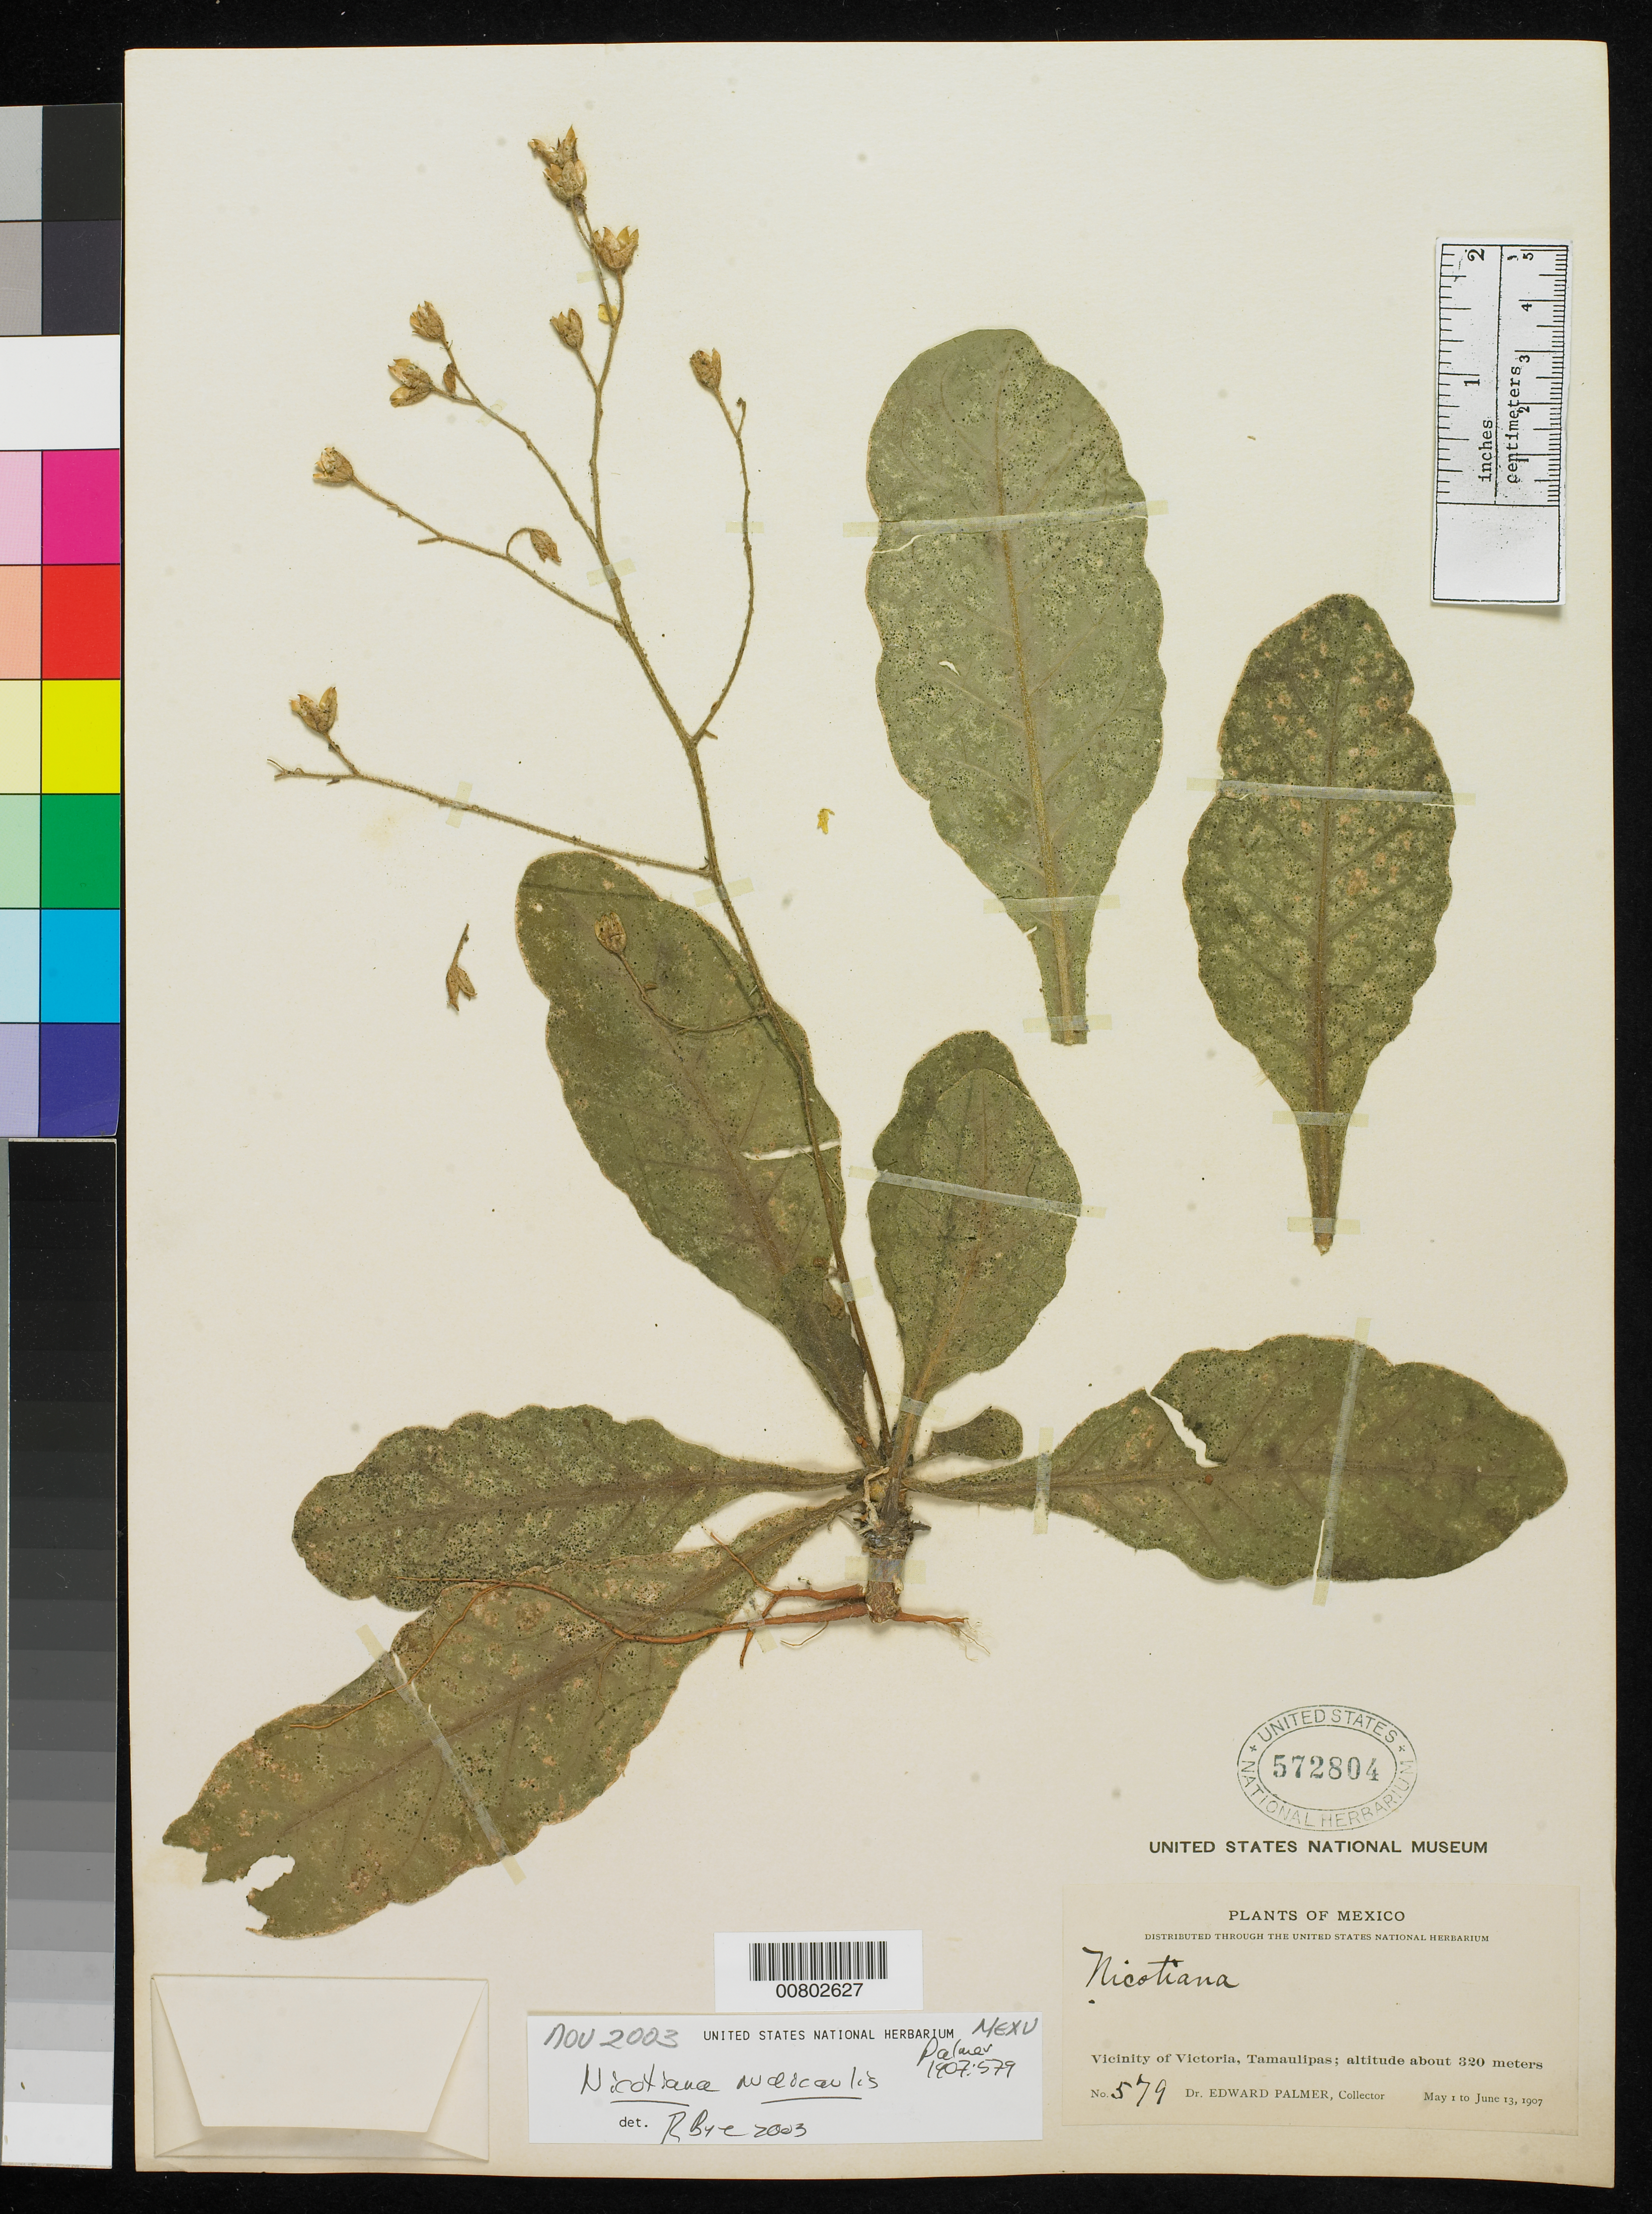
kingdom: Plantae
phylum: Tracheophyta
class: Magnoliopsida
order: Solanales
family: Solanaceae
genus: Nicotiana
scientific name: Nicotiana nudicaulis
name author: S. Watson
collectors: E. Palmer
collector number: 579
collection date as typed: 01 May 1907 to 13 Jun 1907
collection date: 1907-05-01/1907-06-13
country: Mexico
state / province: Tamaulipas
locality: Vicinity of Victoria.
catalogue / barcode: US 572804